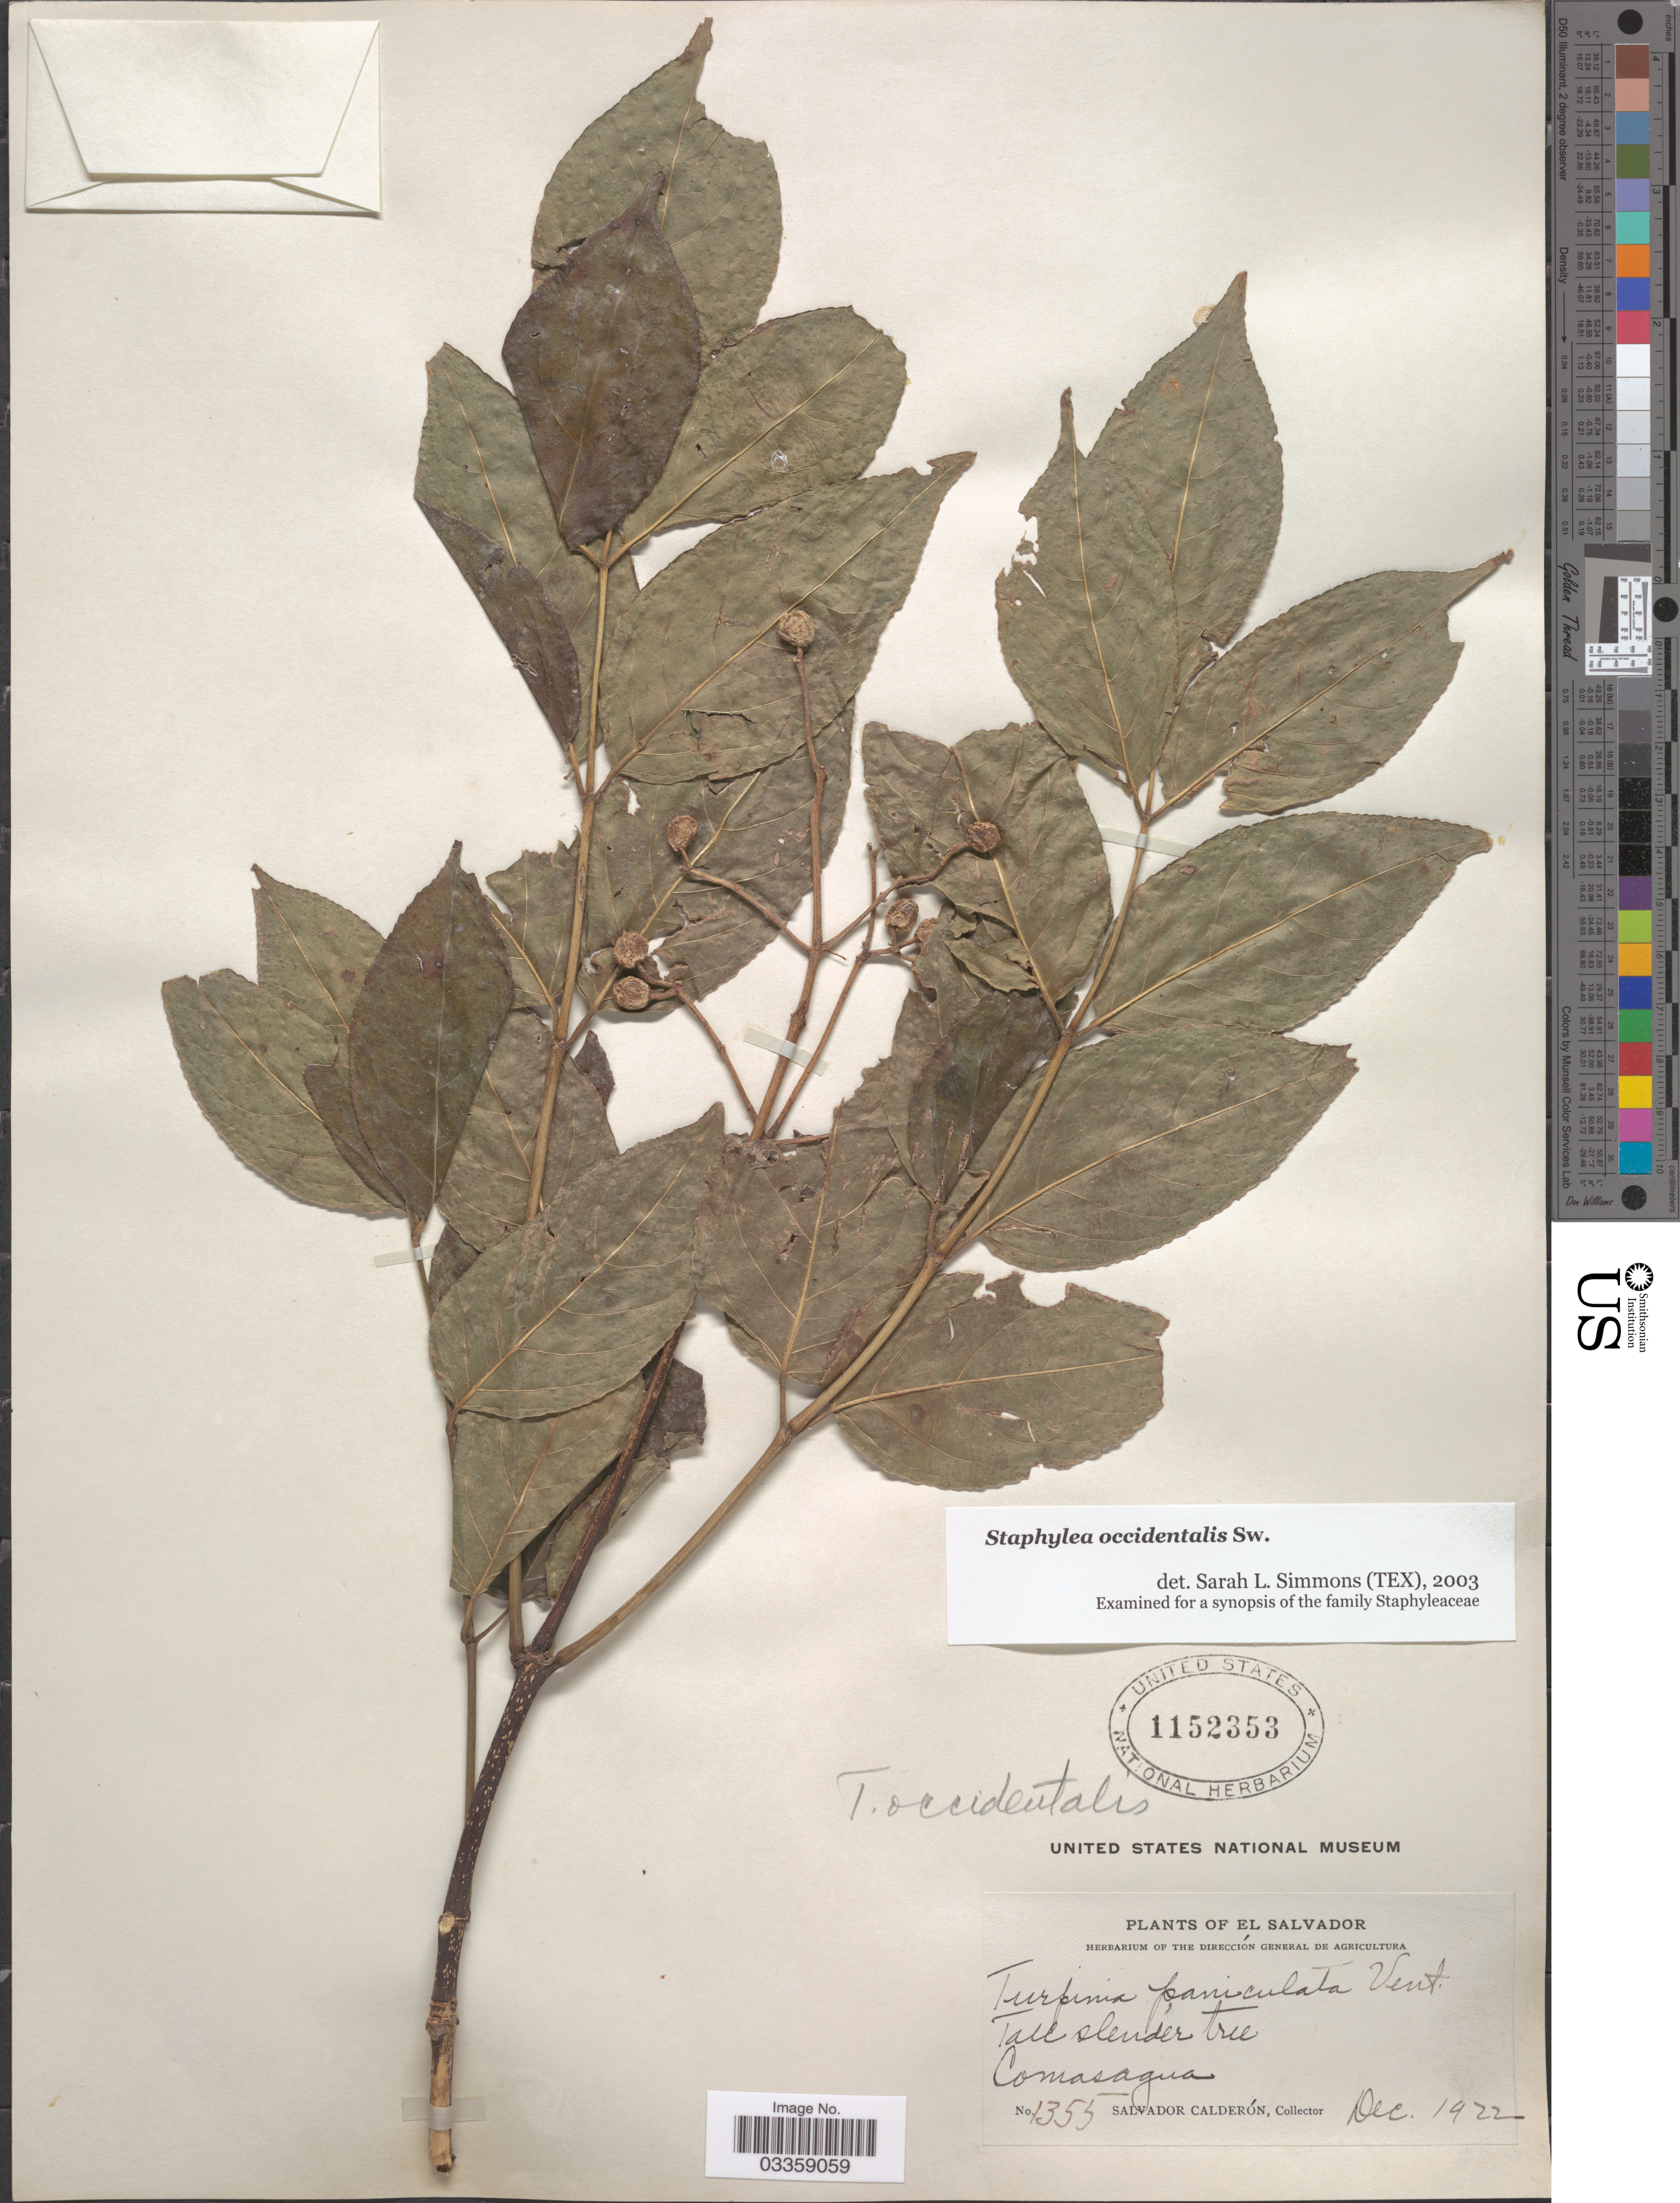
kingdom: Plantae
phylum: Tracheophyta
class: Magnoliopsida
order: Crossosomatales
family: Staphyleaceae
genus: Turpinia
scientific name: Turpinia occidentalis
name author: (Sw.) G. Don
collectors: S. Calderón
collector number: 1355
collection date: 1922-12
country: El Salvador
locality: Comasagua.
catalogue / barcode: US 1152353